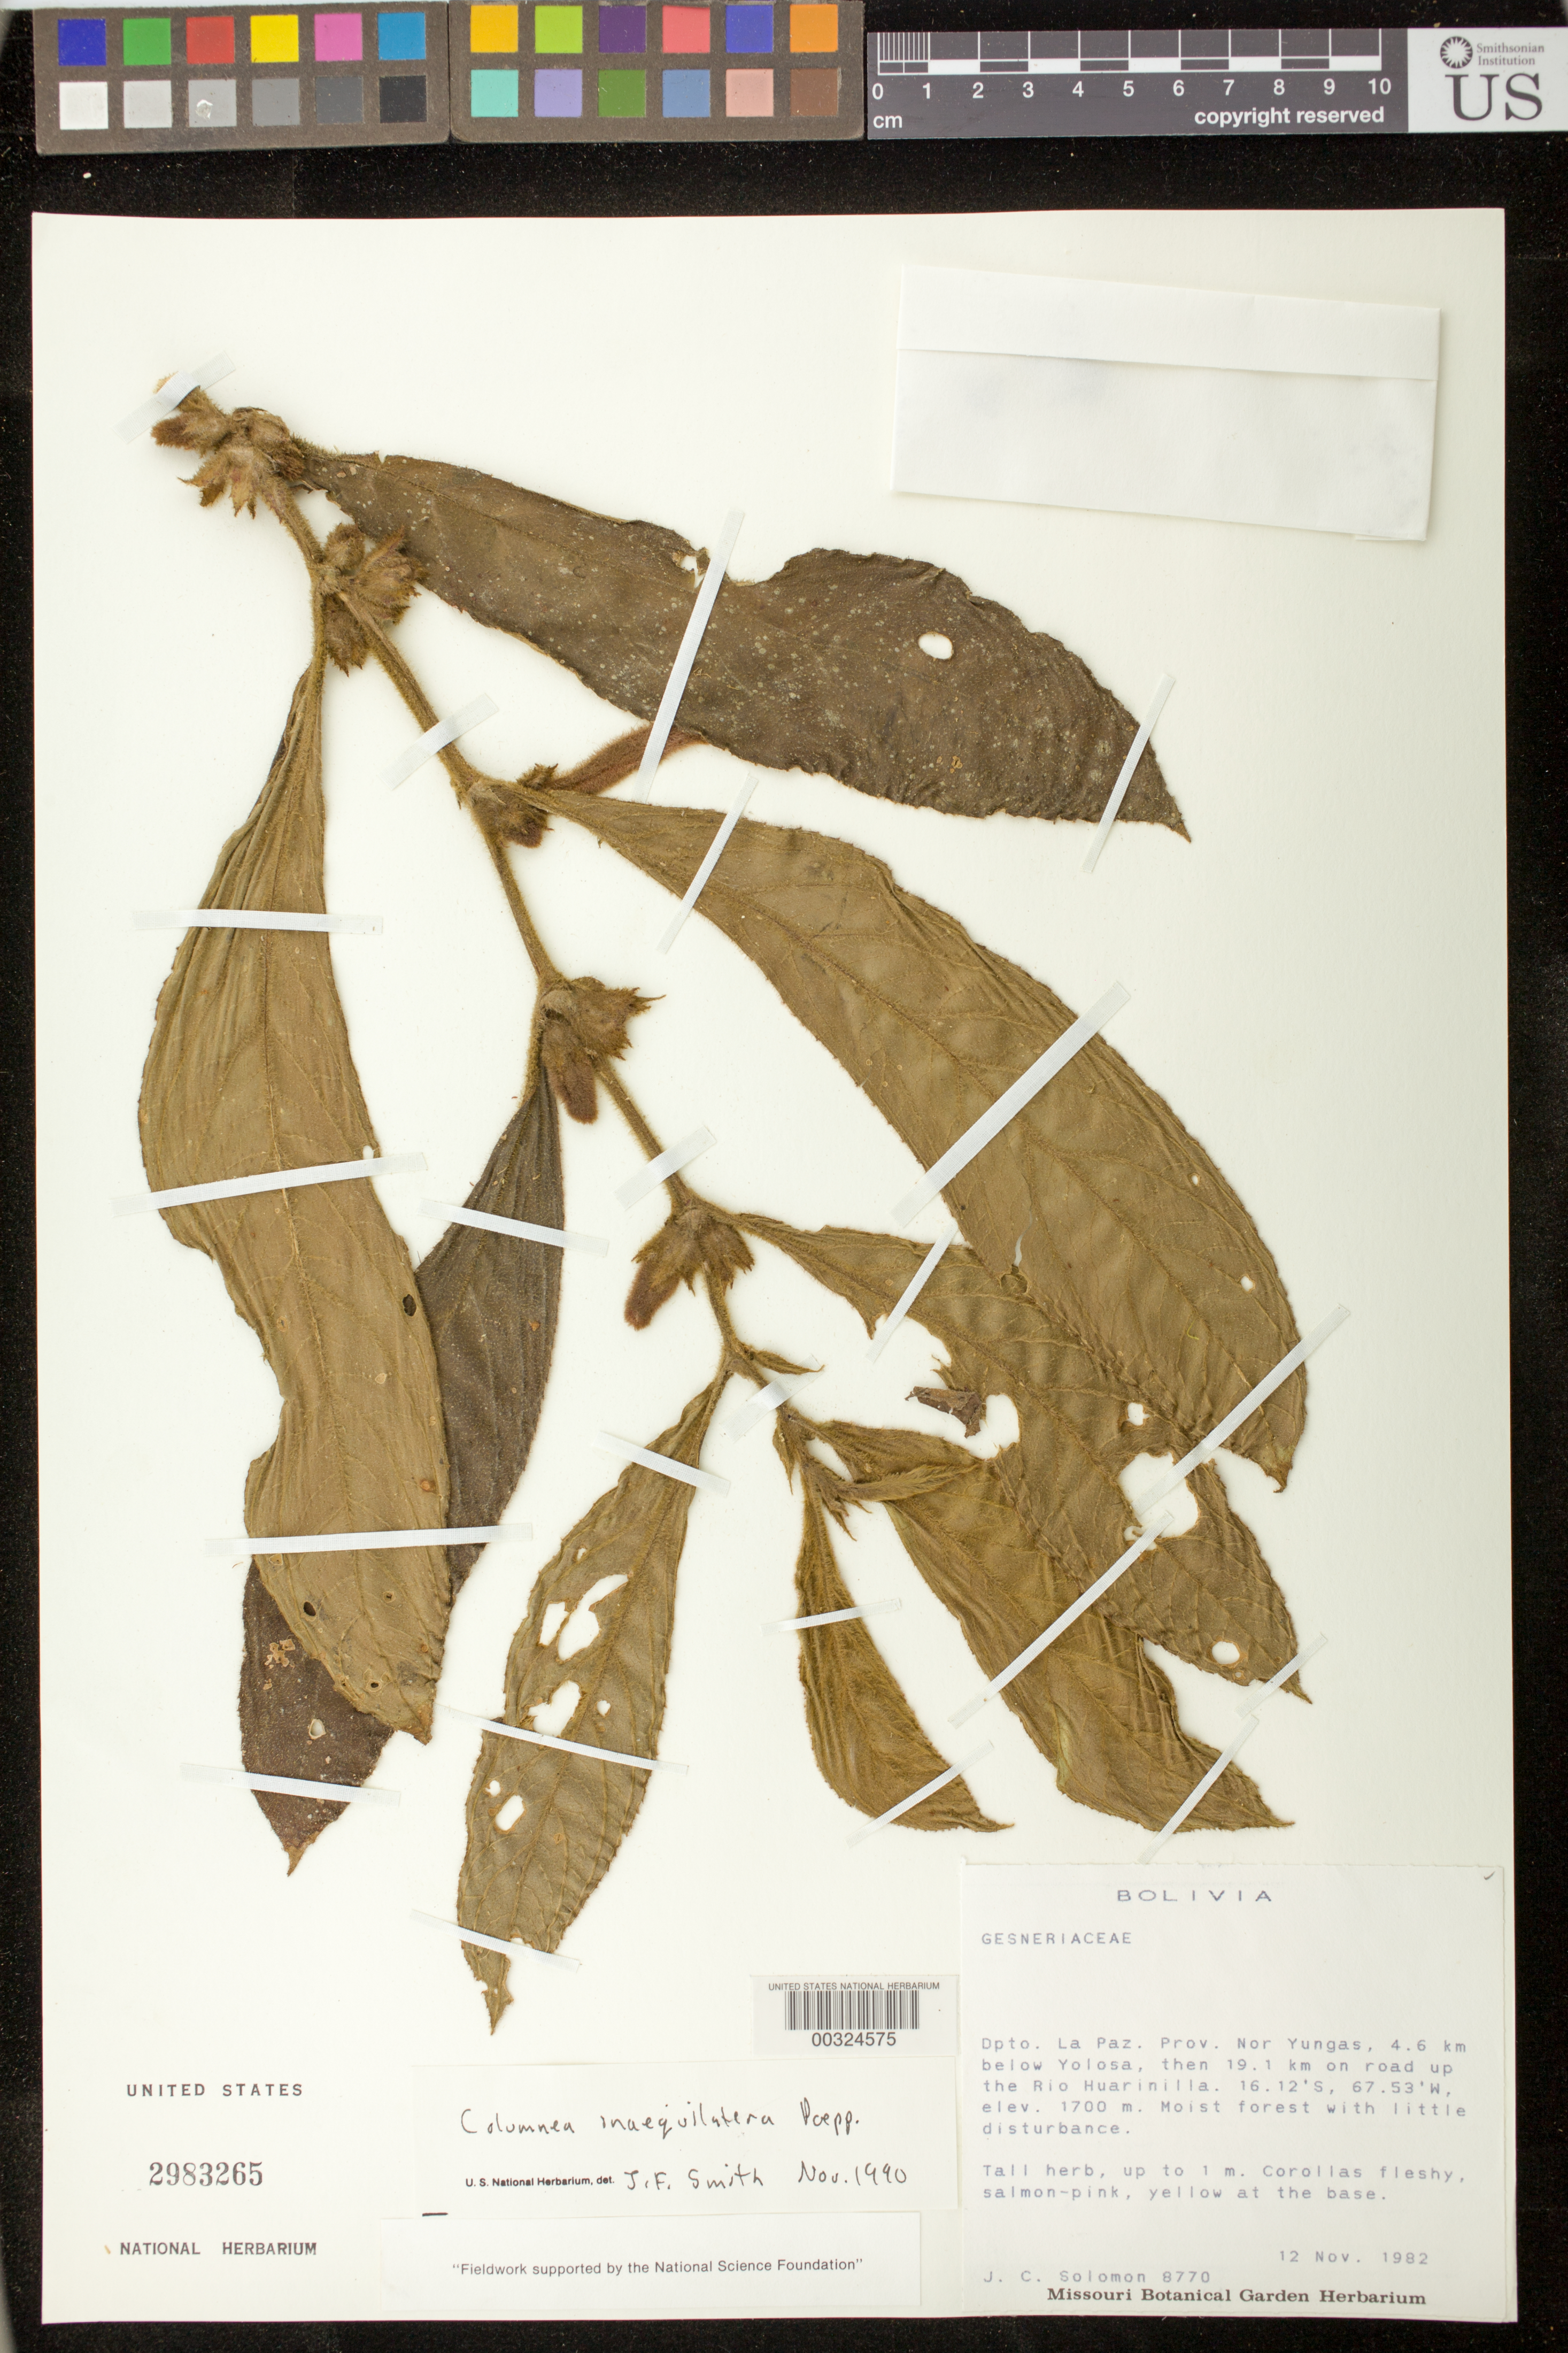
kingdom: Plantae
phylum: Tracheophyta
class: Magnoliopsida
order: Lamiales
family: Gesneriaceae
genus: Columnea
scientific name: Columnea inaequilatera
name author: Poepp.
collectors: J. C. Solomon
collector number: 8770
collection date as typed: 12 Nov 1982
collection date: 1982-11-12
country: Bolivia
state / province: La Paz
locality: Prov. Nor Yungas, 4.6 km below Yolosa, then 19.1 km on road up the Rio Huarinilla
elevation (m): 1700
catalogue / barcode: US 2983265